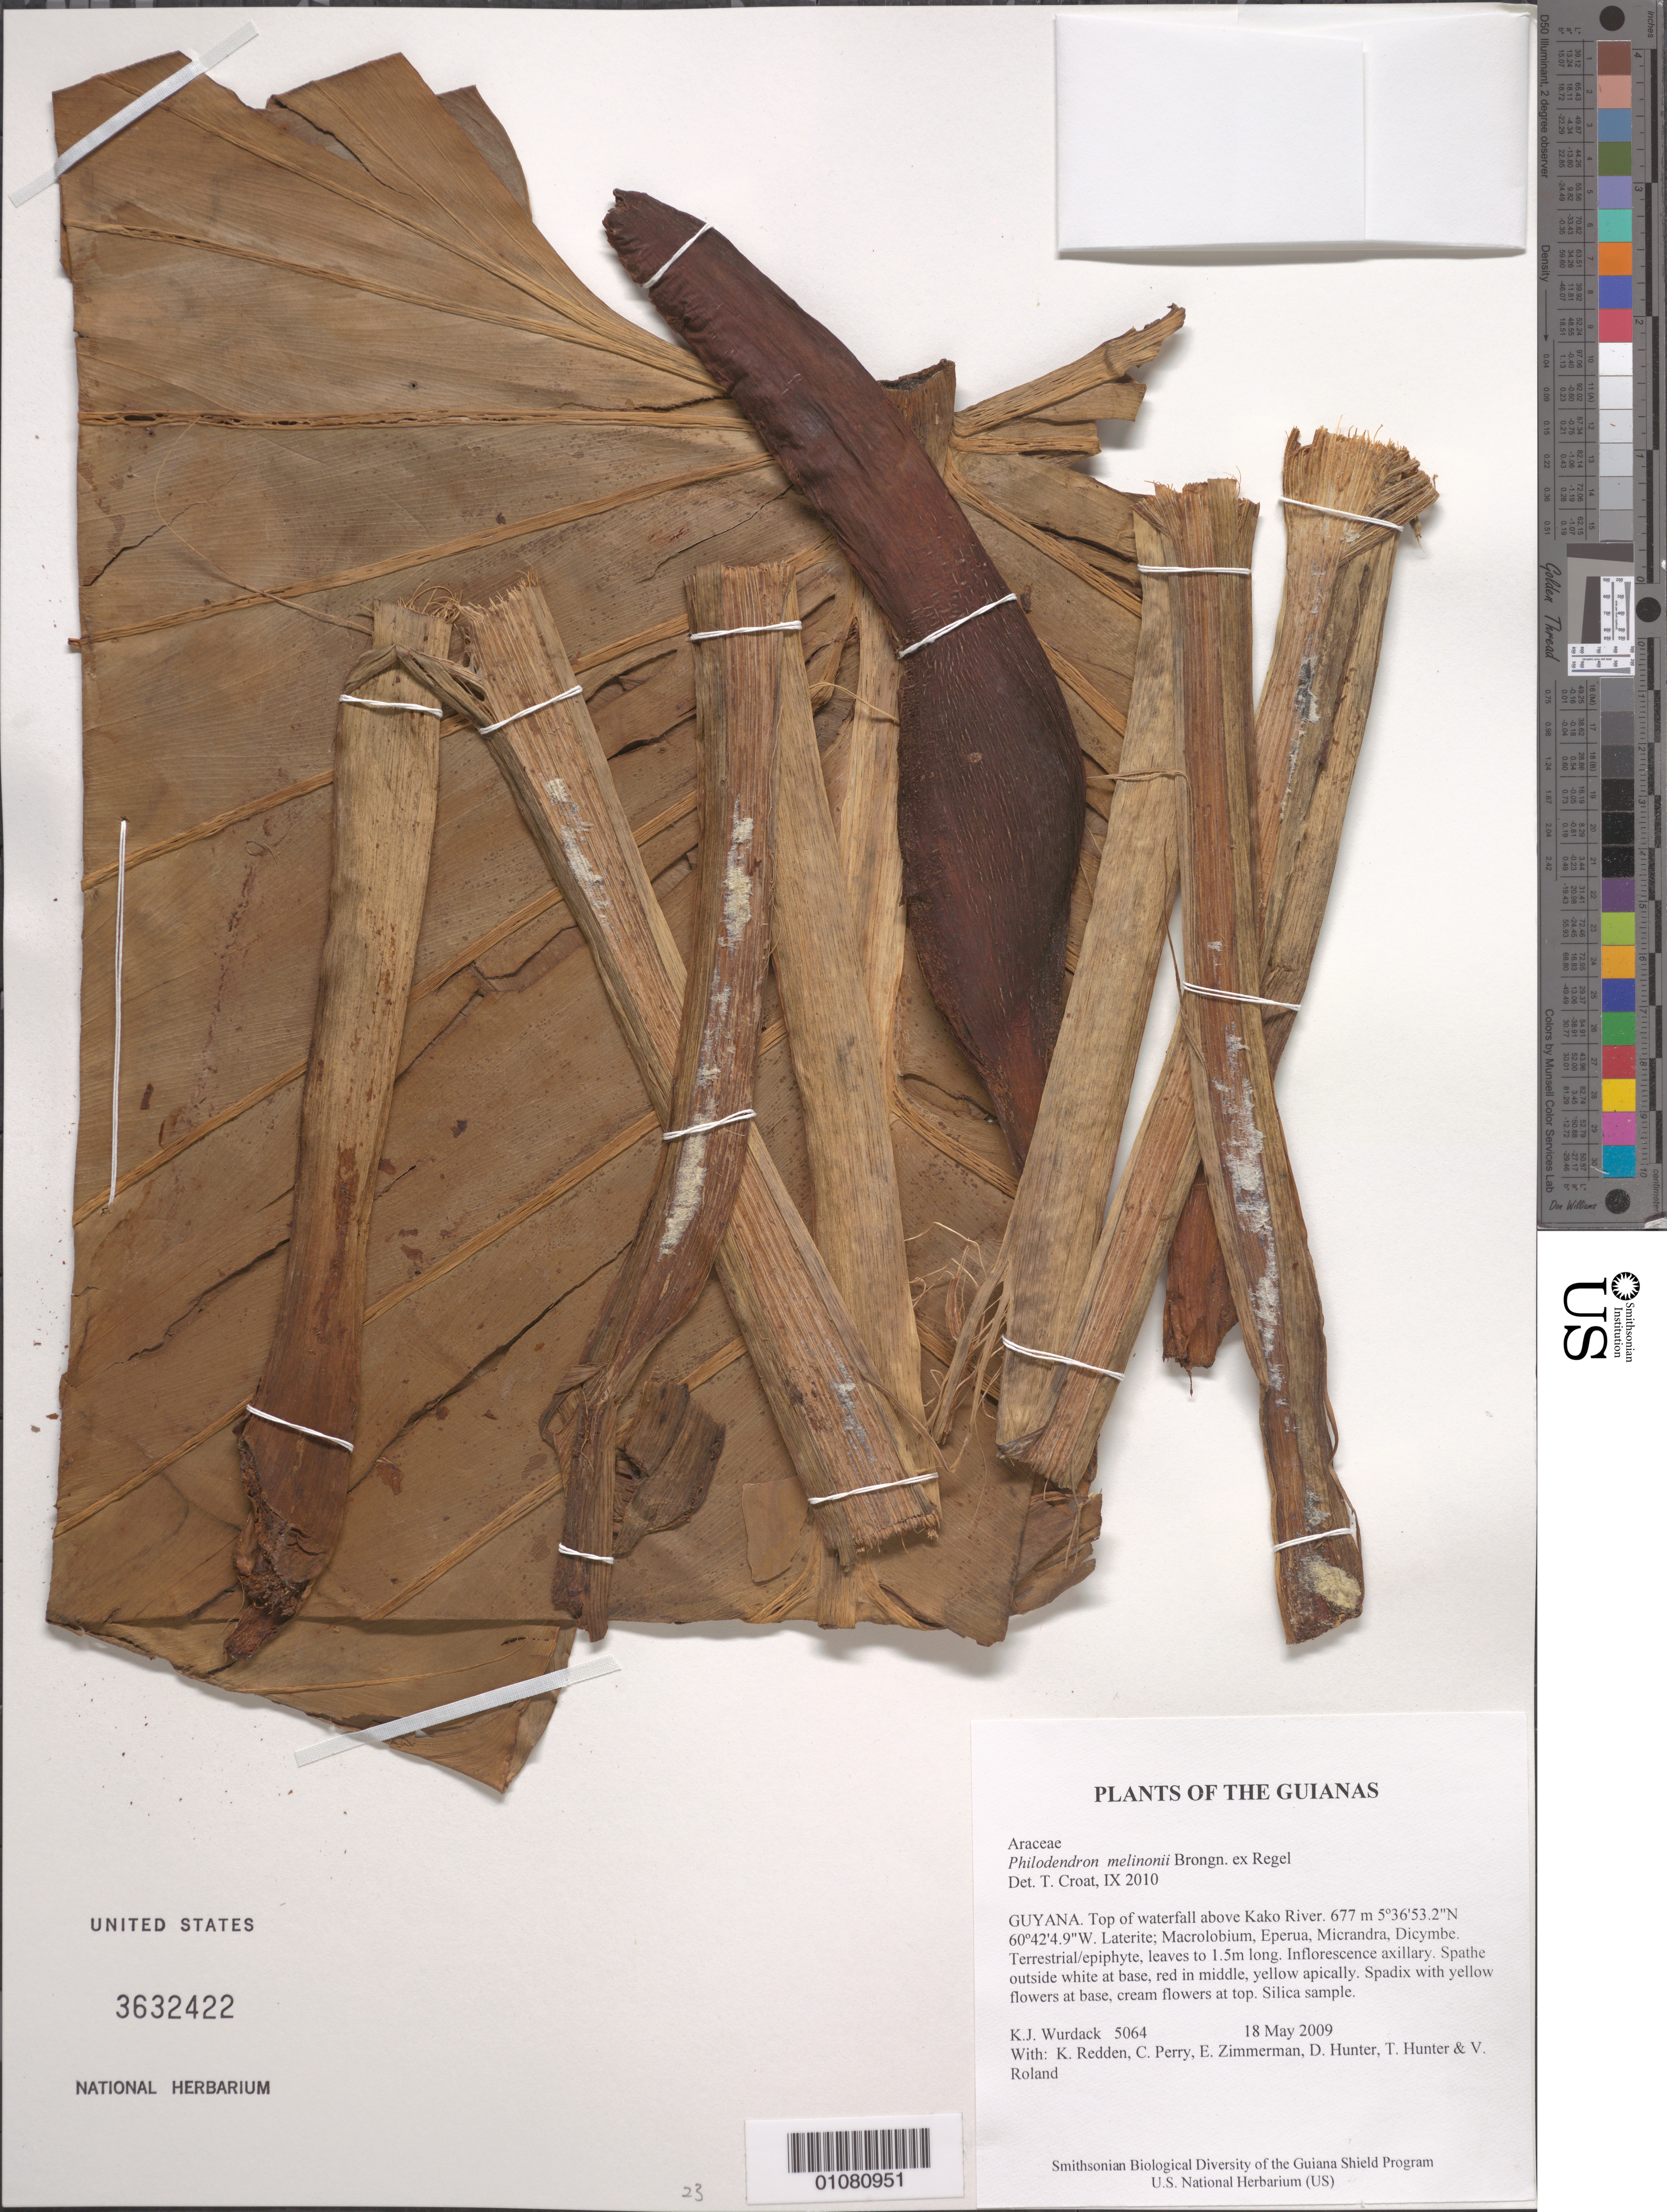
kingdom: Plantae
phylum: Tracheophyta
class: Liliopsida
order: Alismatales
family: Araceae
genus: Philodendron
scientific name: Philodendron melinonii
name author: Brongn. ex Regel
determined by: Croat, Thomas B., Missouri Botanical Garden (MO)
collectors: K. Wurdack, K. M. Redden, C. Perry, E. Zimmerman, D. Hunter, T. Hunter & V. Roland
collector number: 5064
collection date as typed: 18 May 2009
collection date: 2009-05-18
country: Guyana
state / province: Cuyuni-Mazaruni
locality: Top of waterfall above Kako River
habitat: Laterite; Macrolobium, Eperua, Micrandra, Dicymbe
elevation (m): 677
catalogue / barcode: US 3632422